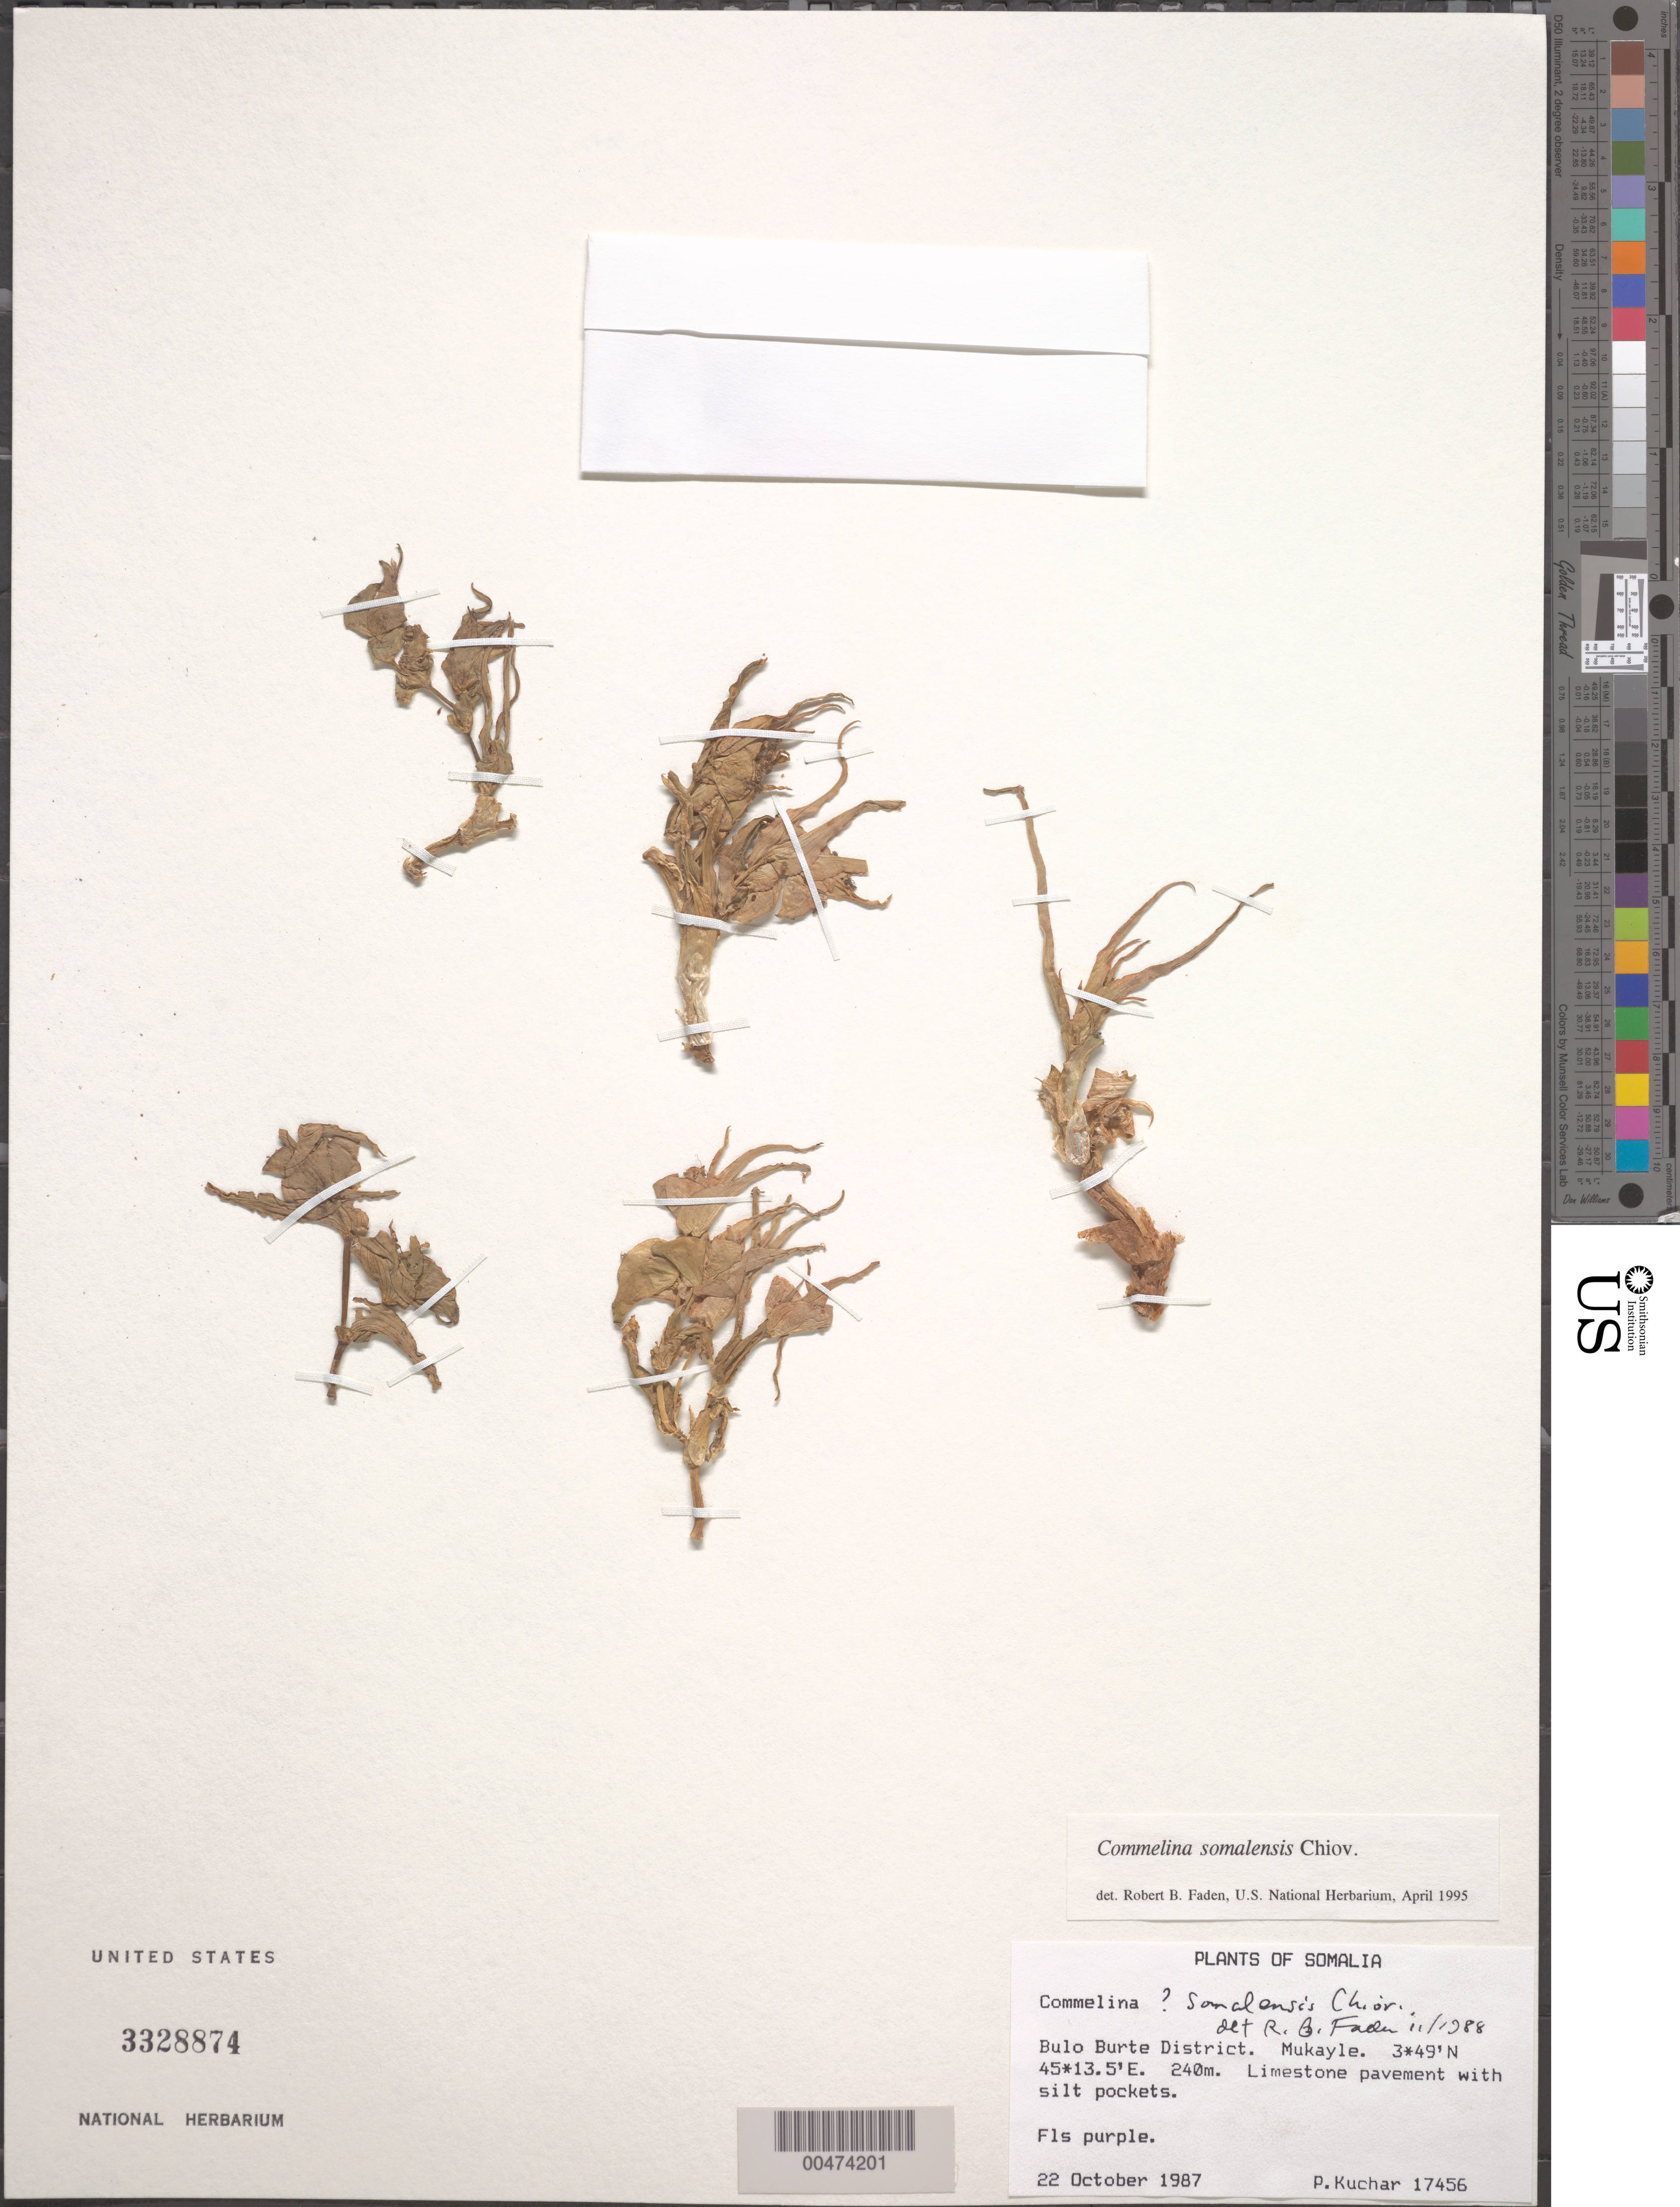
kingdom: Plantae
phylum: Tracheophyta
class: Liliopsida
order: Commelinales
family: Commelinaceae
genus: Commelina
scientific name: Commelina somalensis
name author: Chiov.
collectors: P. Kuchar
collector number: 17456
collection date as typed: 22 Oct 1987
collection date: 1987-10-22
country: Somalia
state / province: Hiiraan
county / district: Bulo Burte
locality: Mukayle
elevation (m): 240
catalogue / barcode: US 3328874